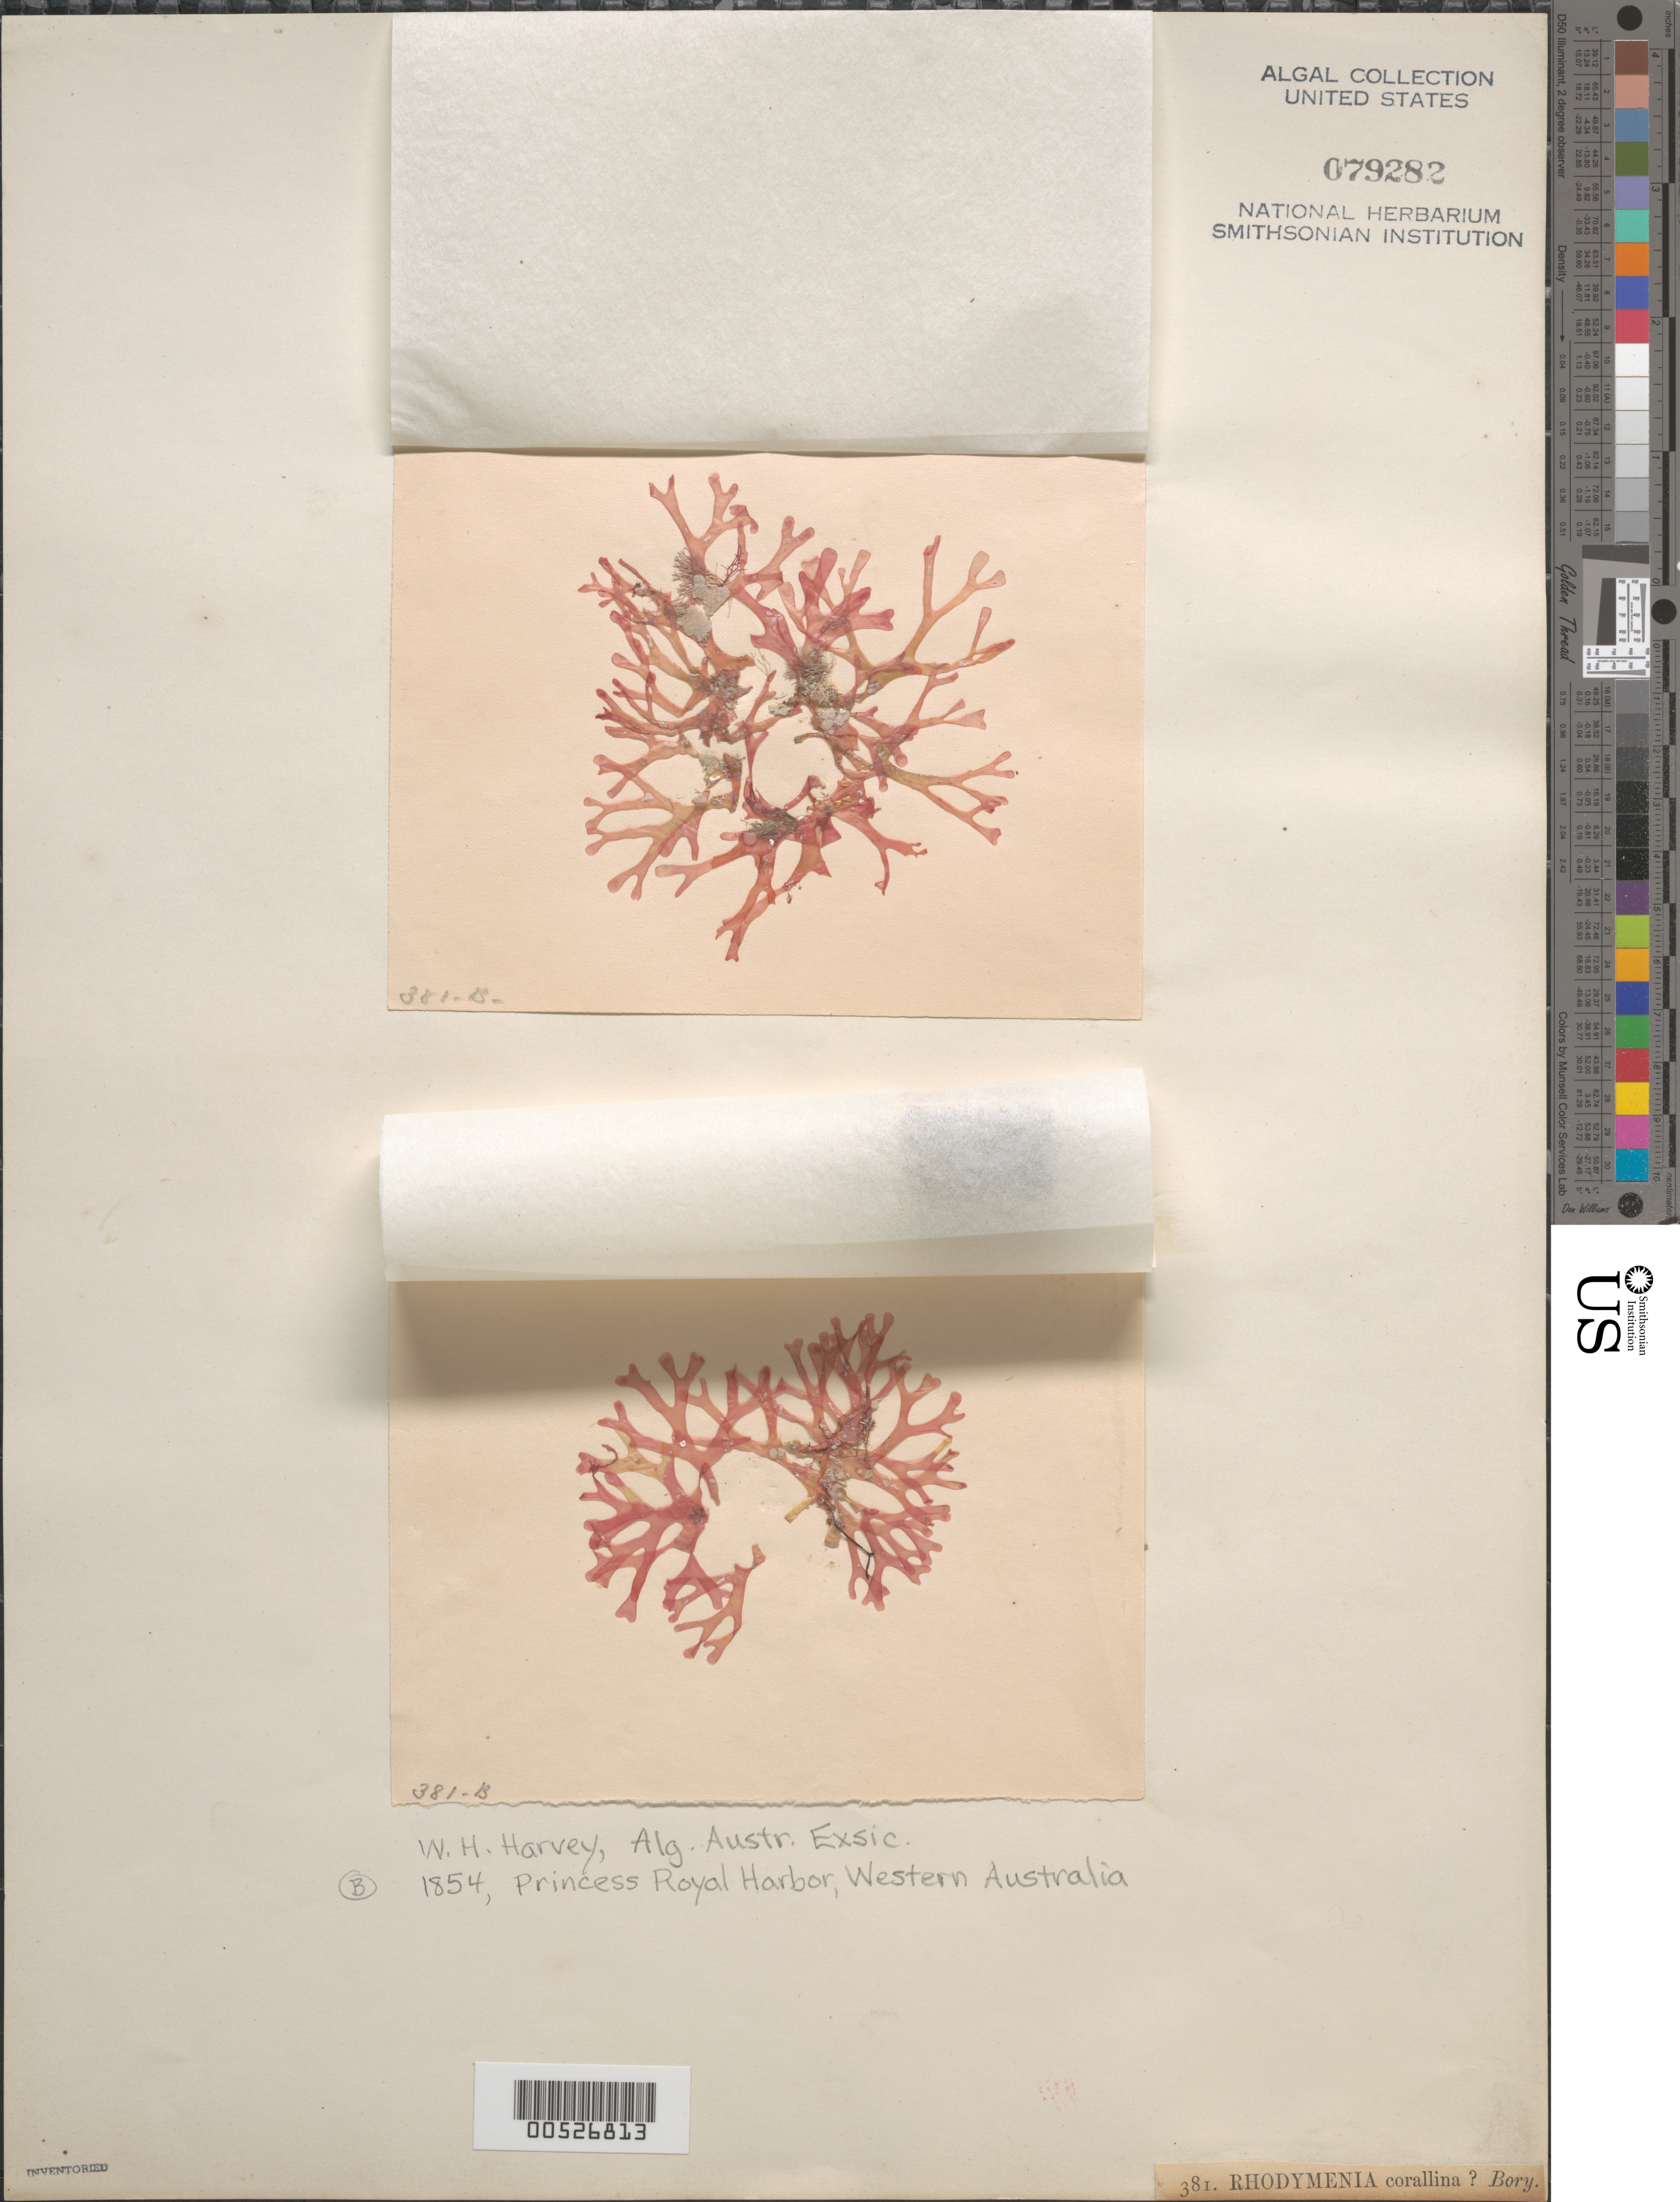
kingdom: Plantae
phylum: Rhodophyta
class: Florideophyceae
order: Rhodymeniales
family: Rhodymeniaceae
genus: Rhodymenia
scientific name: Rhodymenia corallina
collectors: W. Harvey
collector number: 381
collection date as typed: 1854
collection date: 1854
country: Australia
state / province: Western Australia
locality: Princess Royal Harbor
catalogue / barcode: US 79282